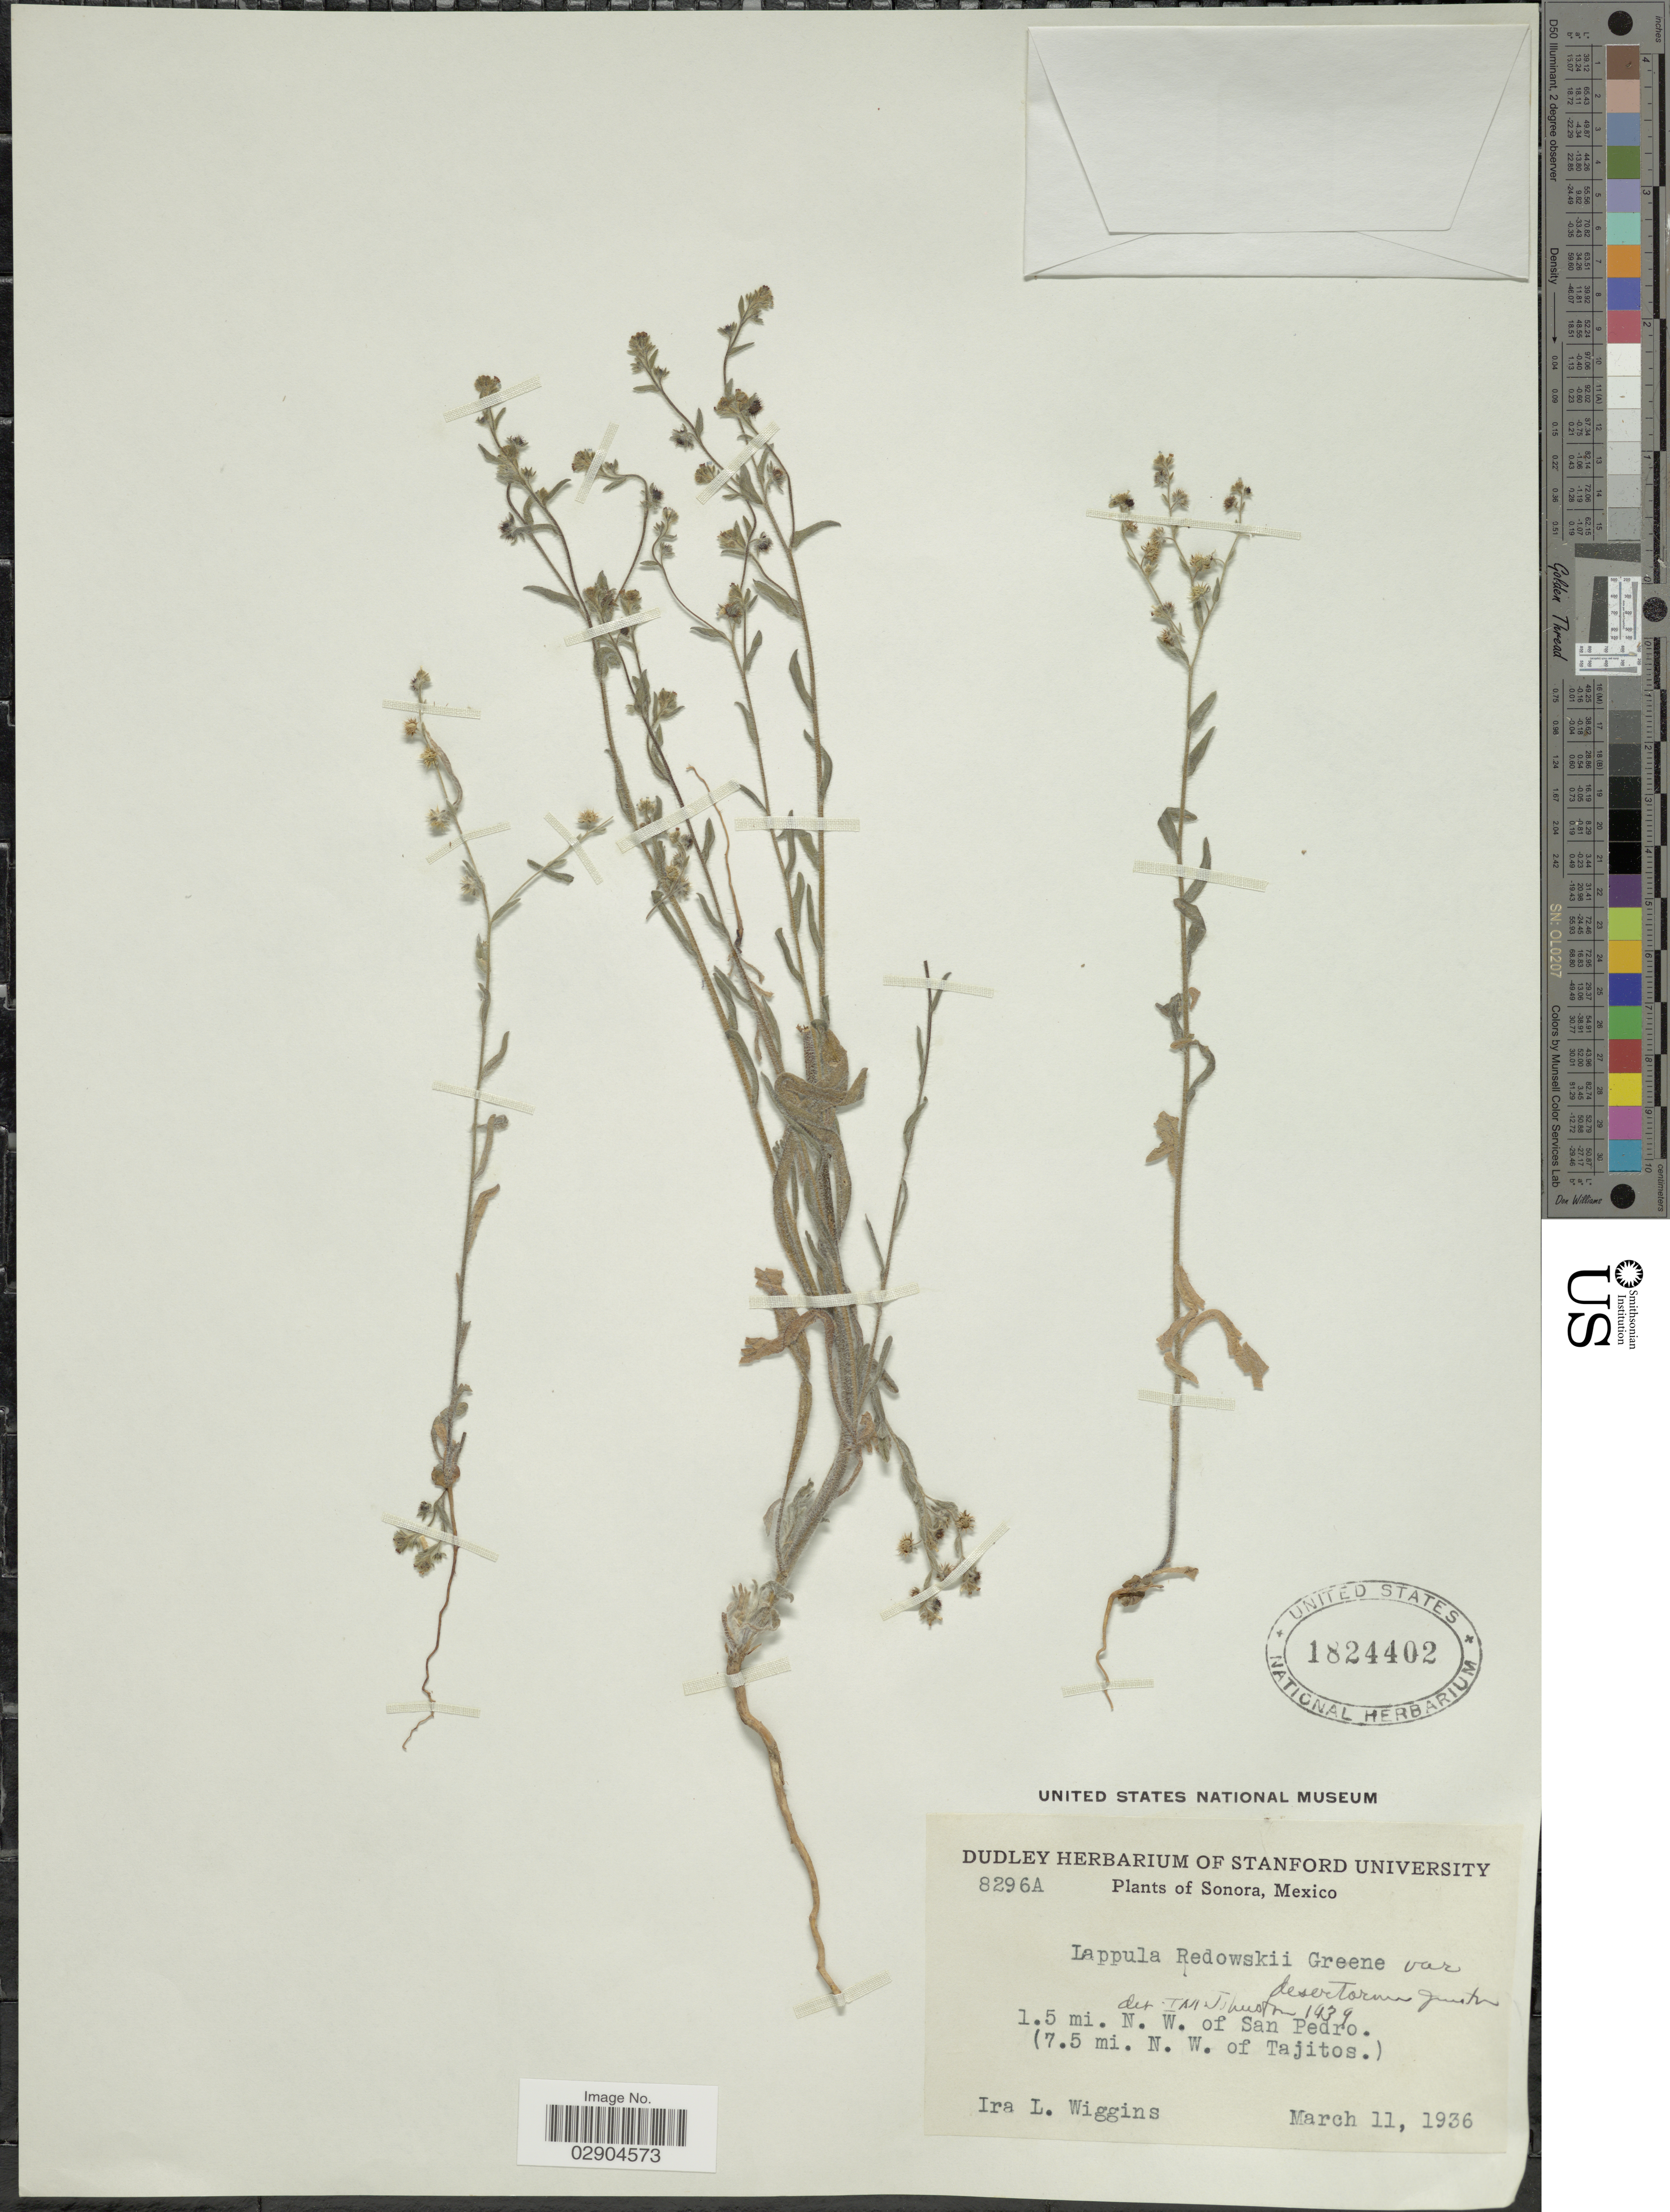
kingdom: Plantae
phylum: Tracheophyta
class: Magnoliopsida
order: Boraginales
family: Boraginaceae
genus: Lappula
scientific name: Lappula redowskii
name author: (Hornem.) Greene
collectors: I. L. Wiggins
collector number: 8296A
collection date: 1936-03-11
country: Mexico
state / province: Sonora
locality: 1.5 mi. N.W. of San Pedro. (7.5 mi. N.W. of Tajitos).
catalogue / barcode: US 1824402